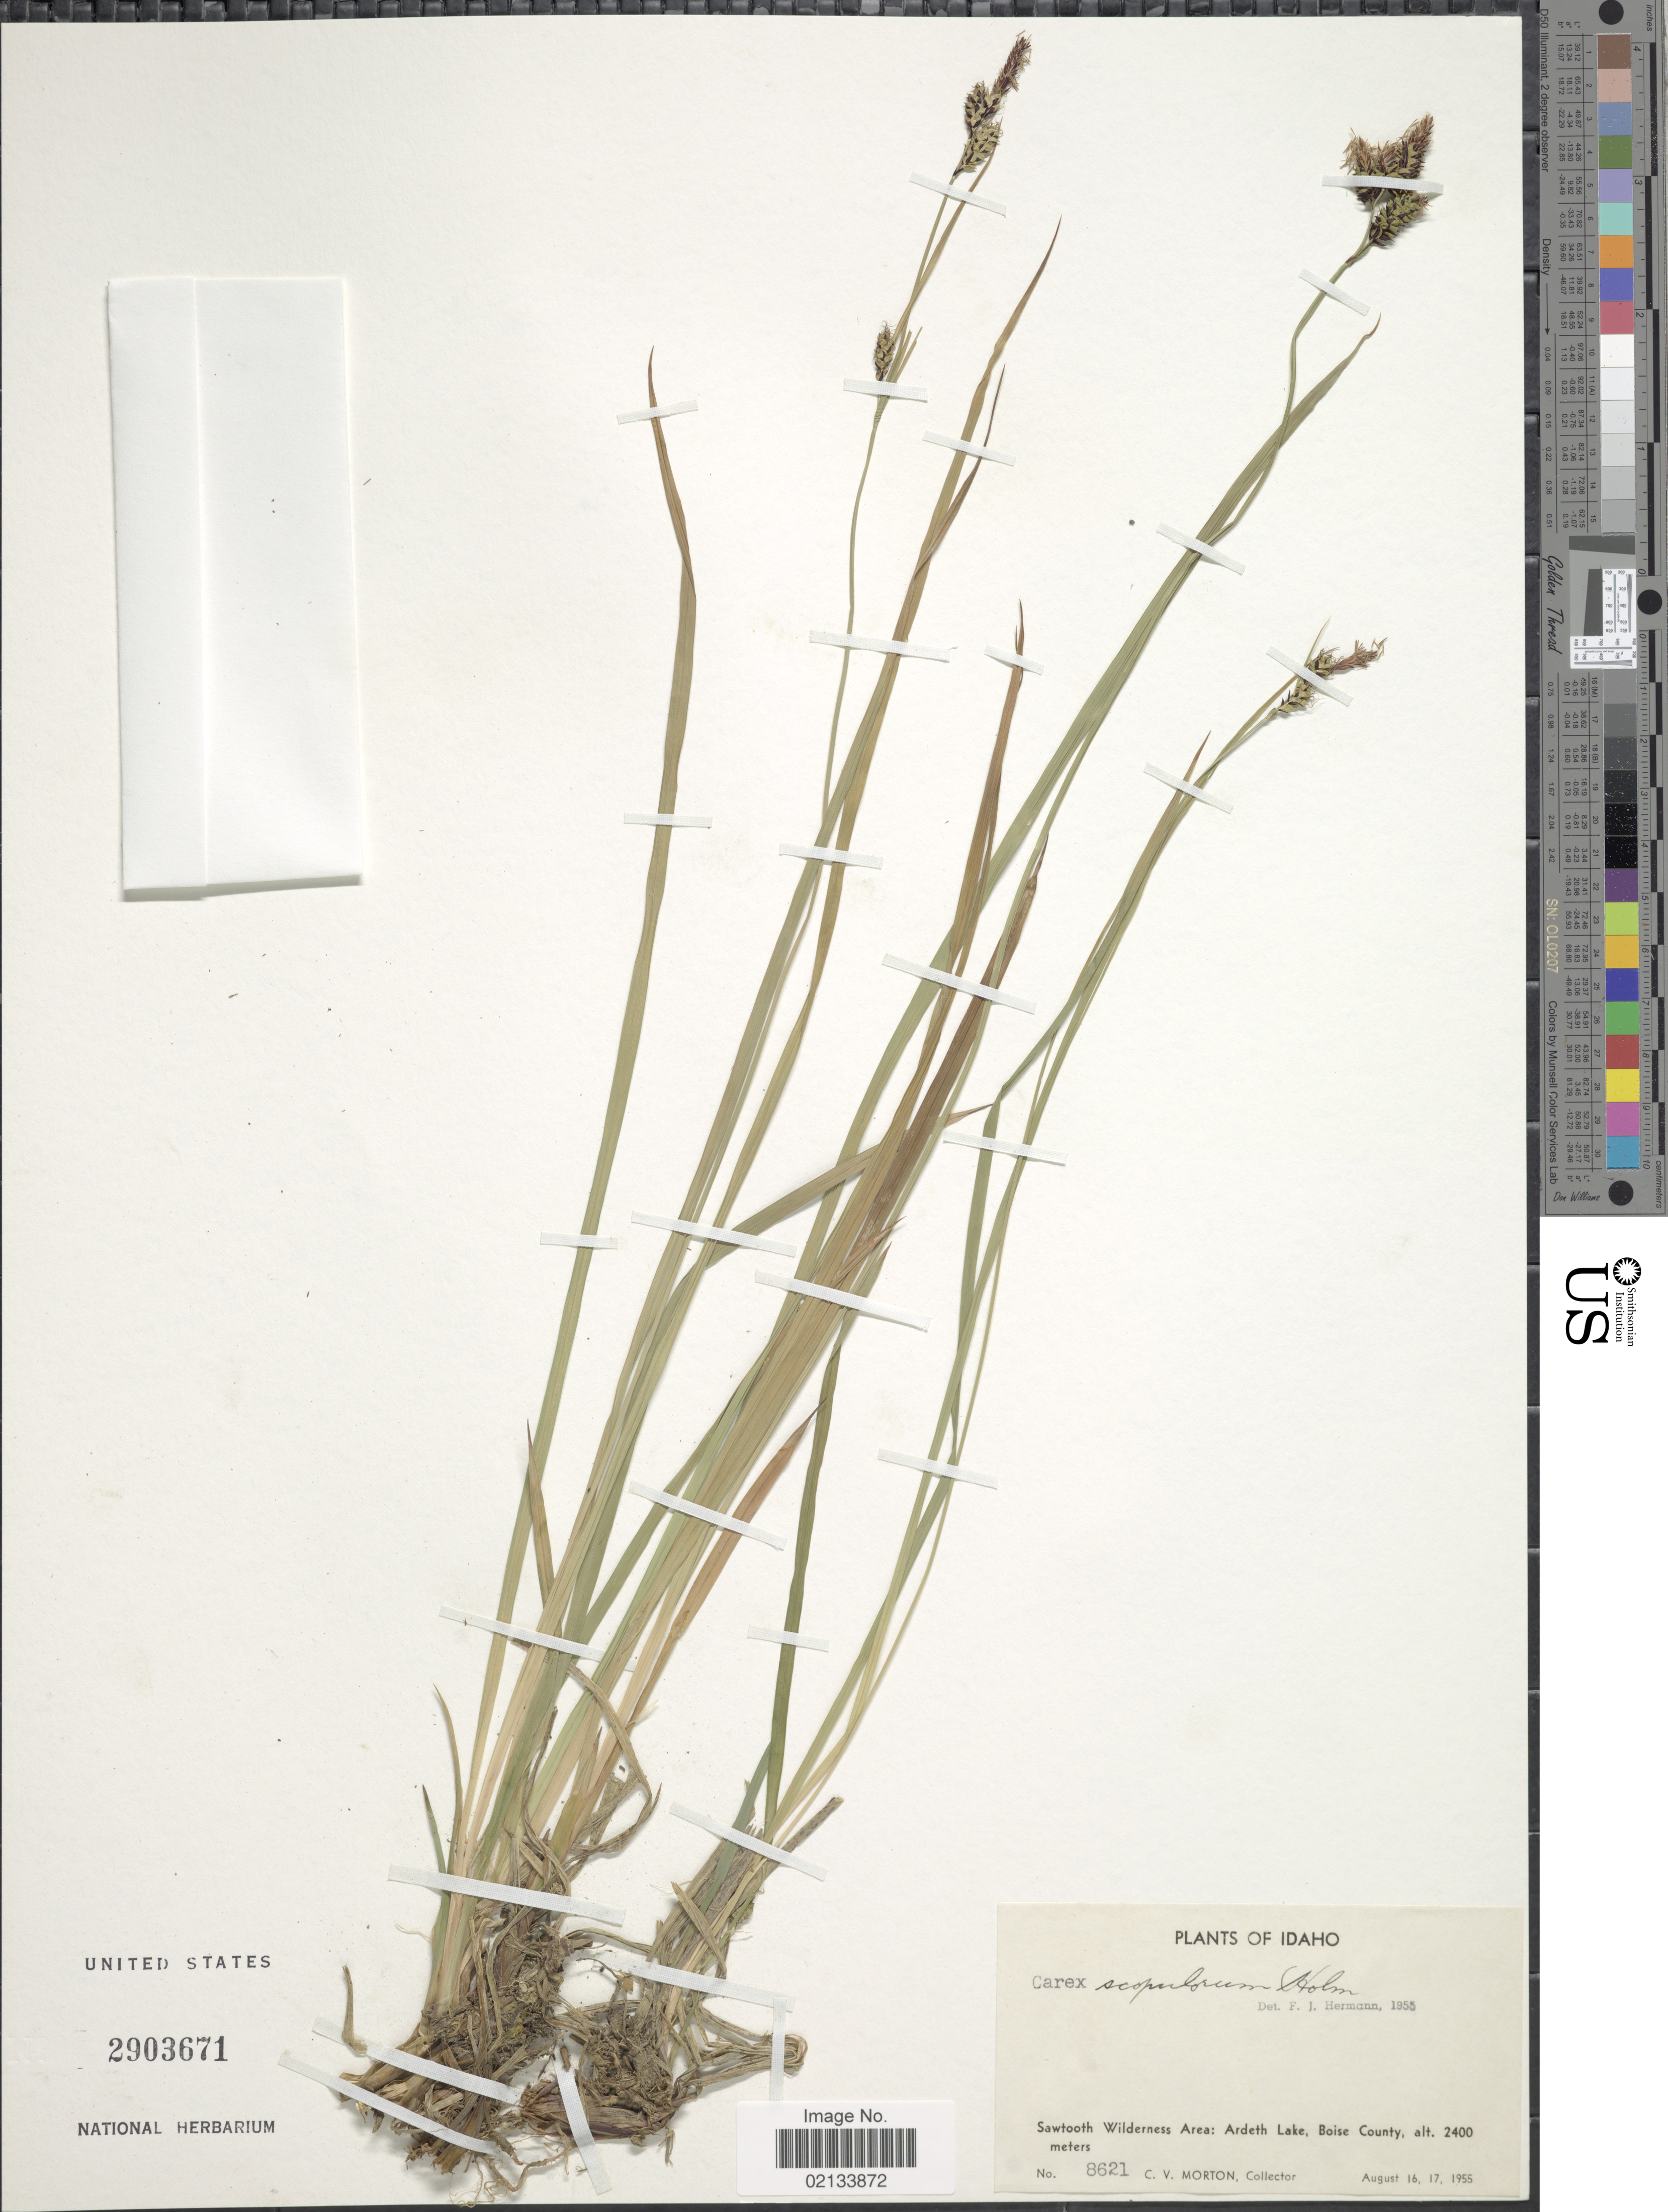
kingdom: Plantae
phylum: Tracheophyta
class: Liliopsida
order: Poales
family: Cyperaceae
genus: Carex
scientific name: Carex scopulorum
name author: Holm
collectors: C. V. Morton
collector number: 8621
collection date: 1955-08-16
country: United States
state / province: Idaho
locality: Sawtooth Wilderness Area: Ardeth Lake, Boise County.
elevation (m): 2400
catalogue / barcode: US 2903671